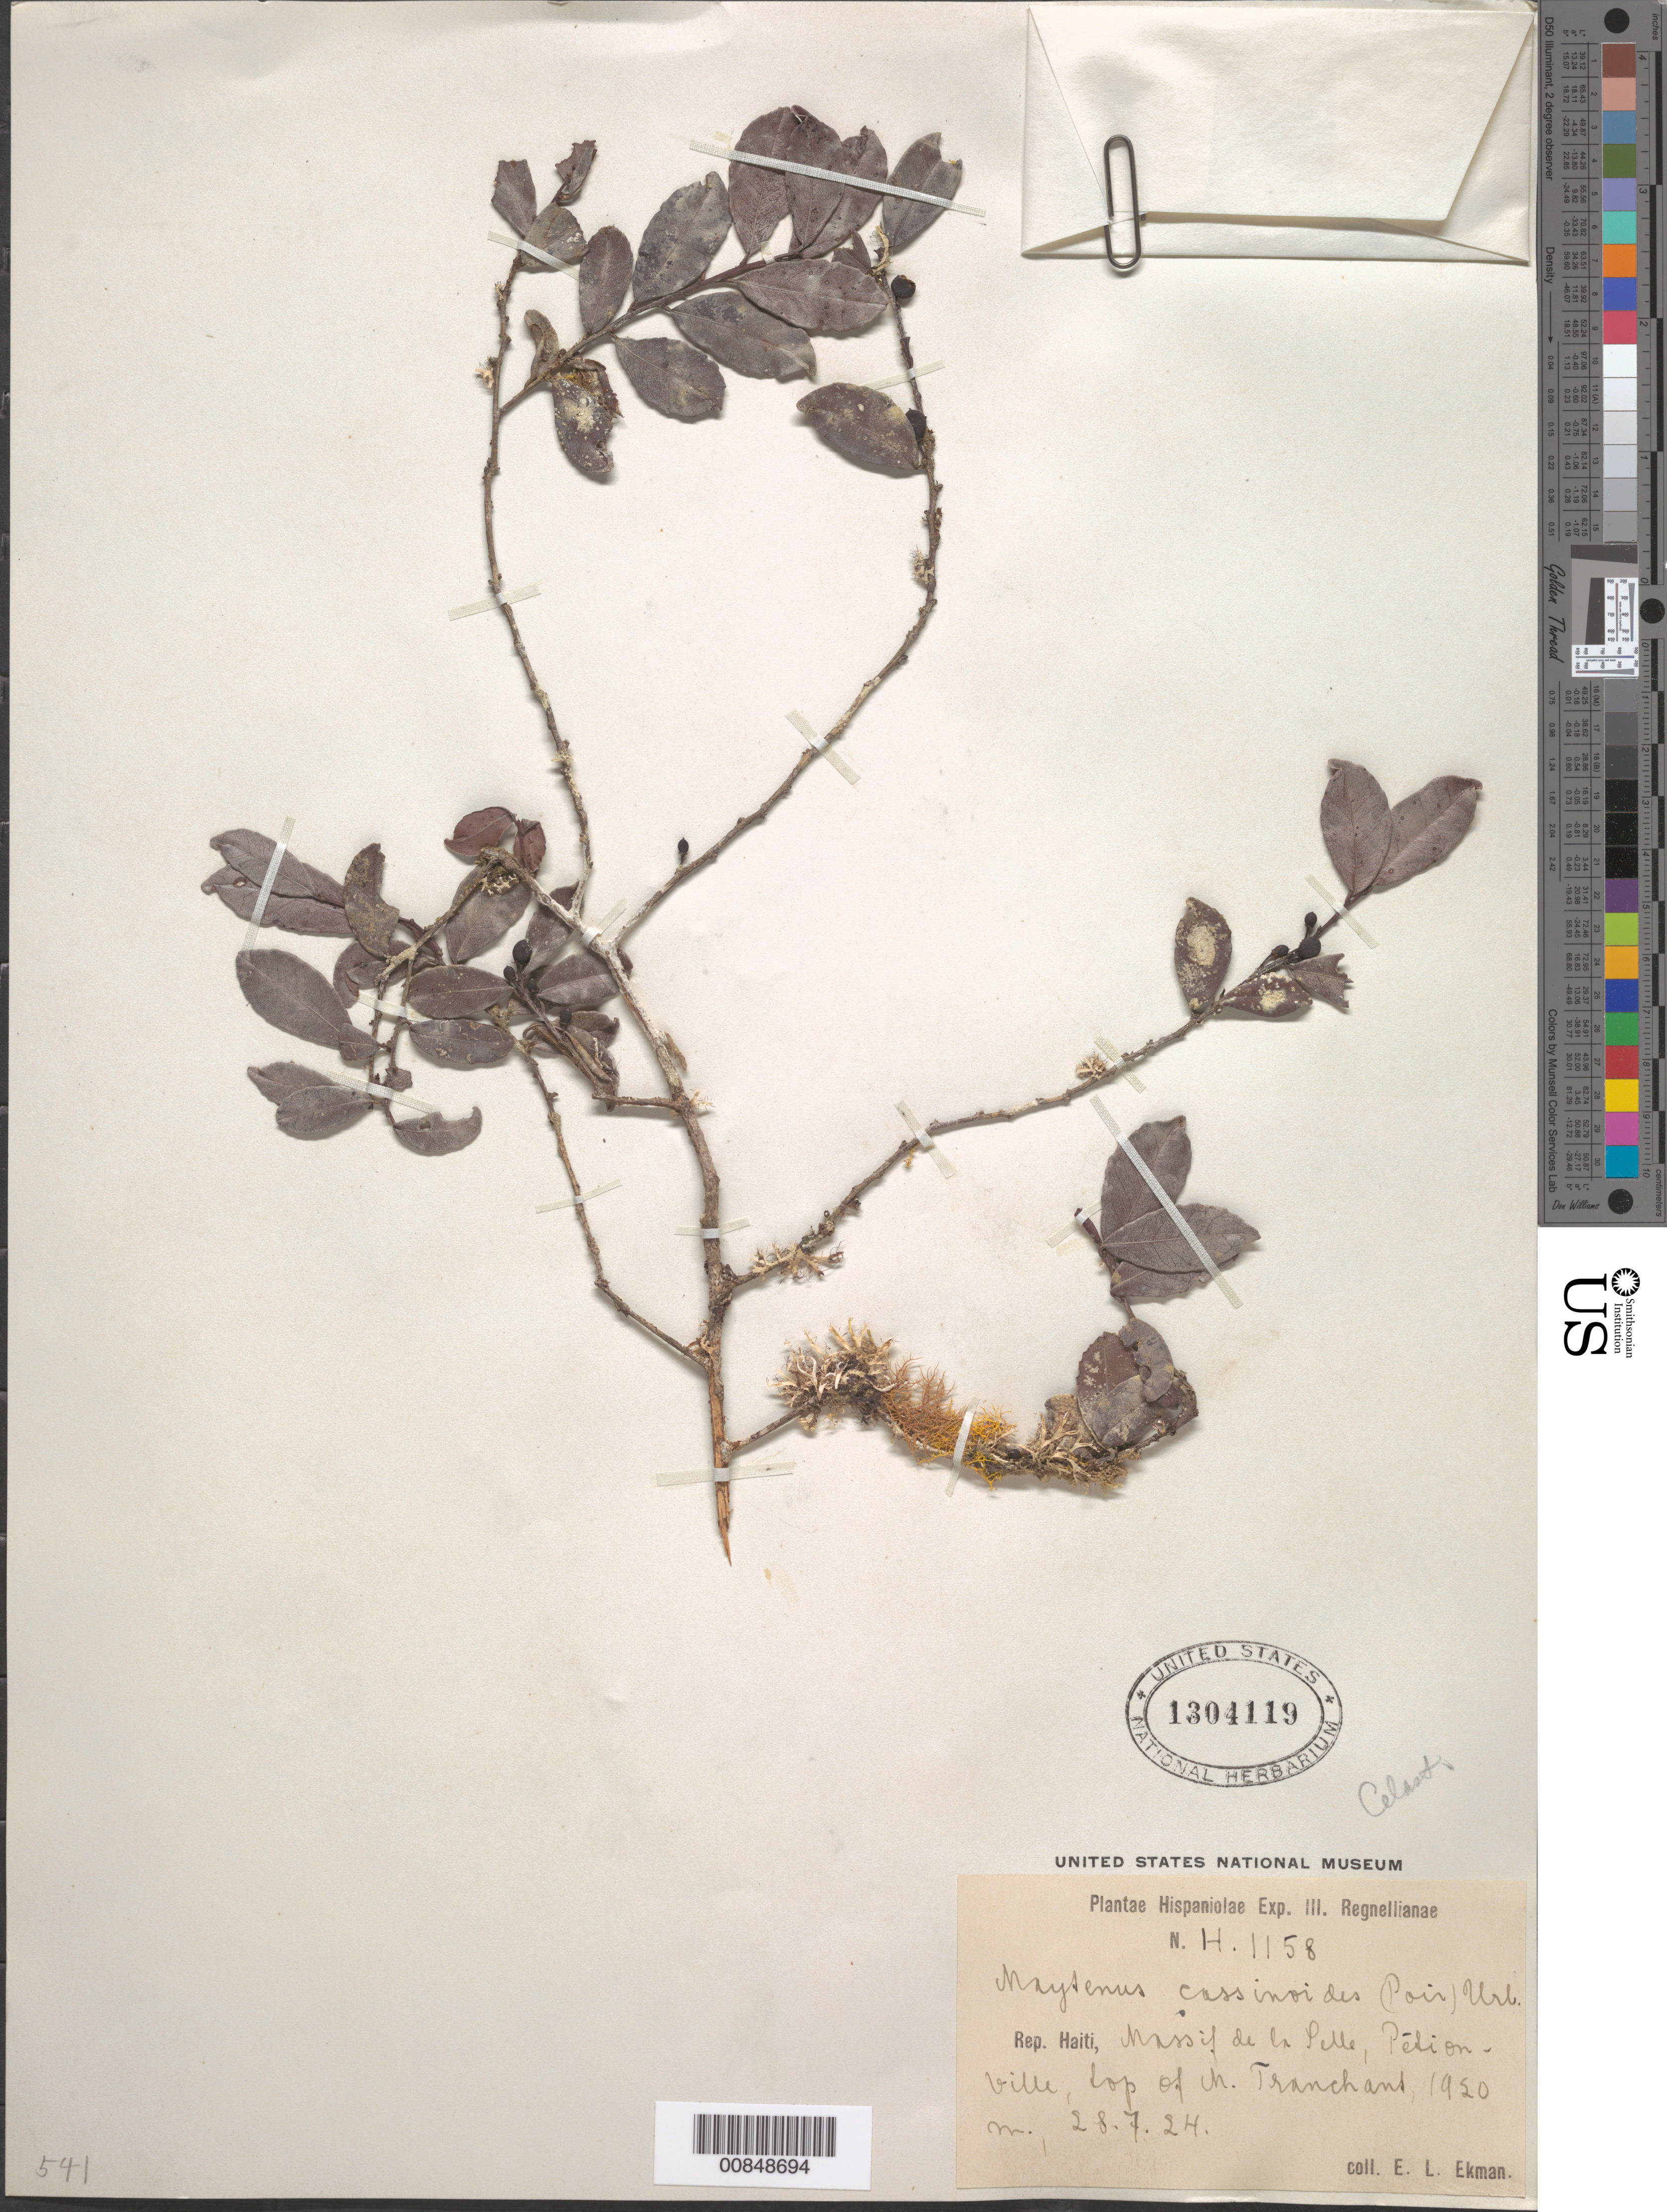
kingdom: Plantae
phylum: Tracheophyta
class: Magnoliopsida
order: Celastrales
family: Celastraceae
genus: Maytenus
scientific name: Maytenus cassinoides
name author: Urb.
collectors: E. L. Ekman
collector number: H 1158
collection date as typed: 28 Jul 1924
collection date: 1924-07-28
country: Haiti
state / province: Ouest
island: Hispaniola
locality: Massif de la Selle, Pétionville, top of M. Tranchant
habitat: Top of mountain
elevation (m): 1920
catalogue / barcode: US 1304119